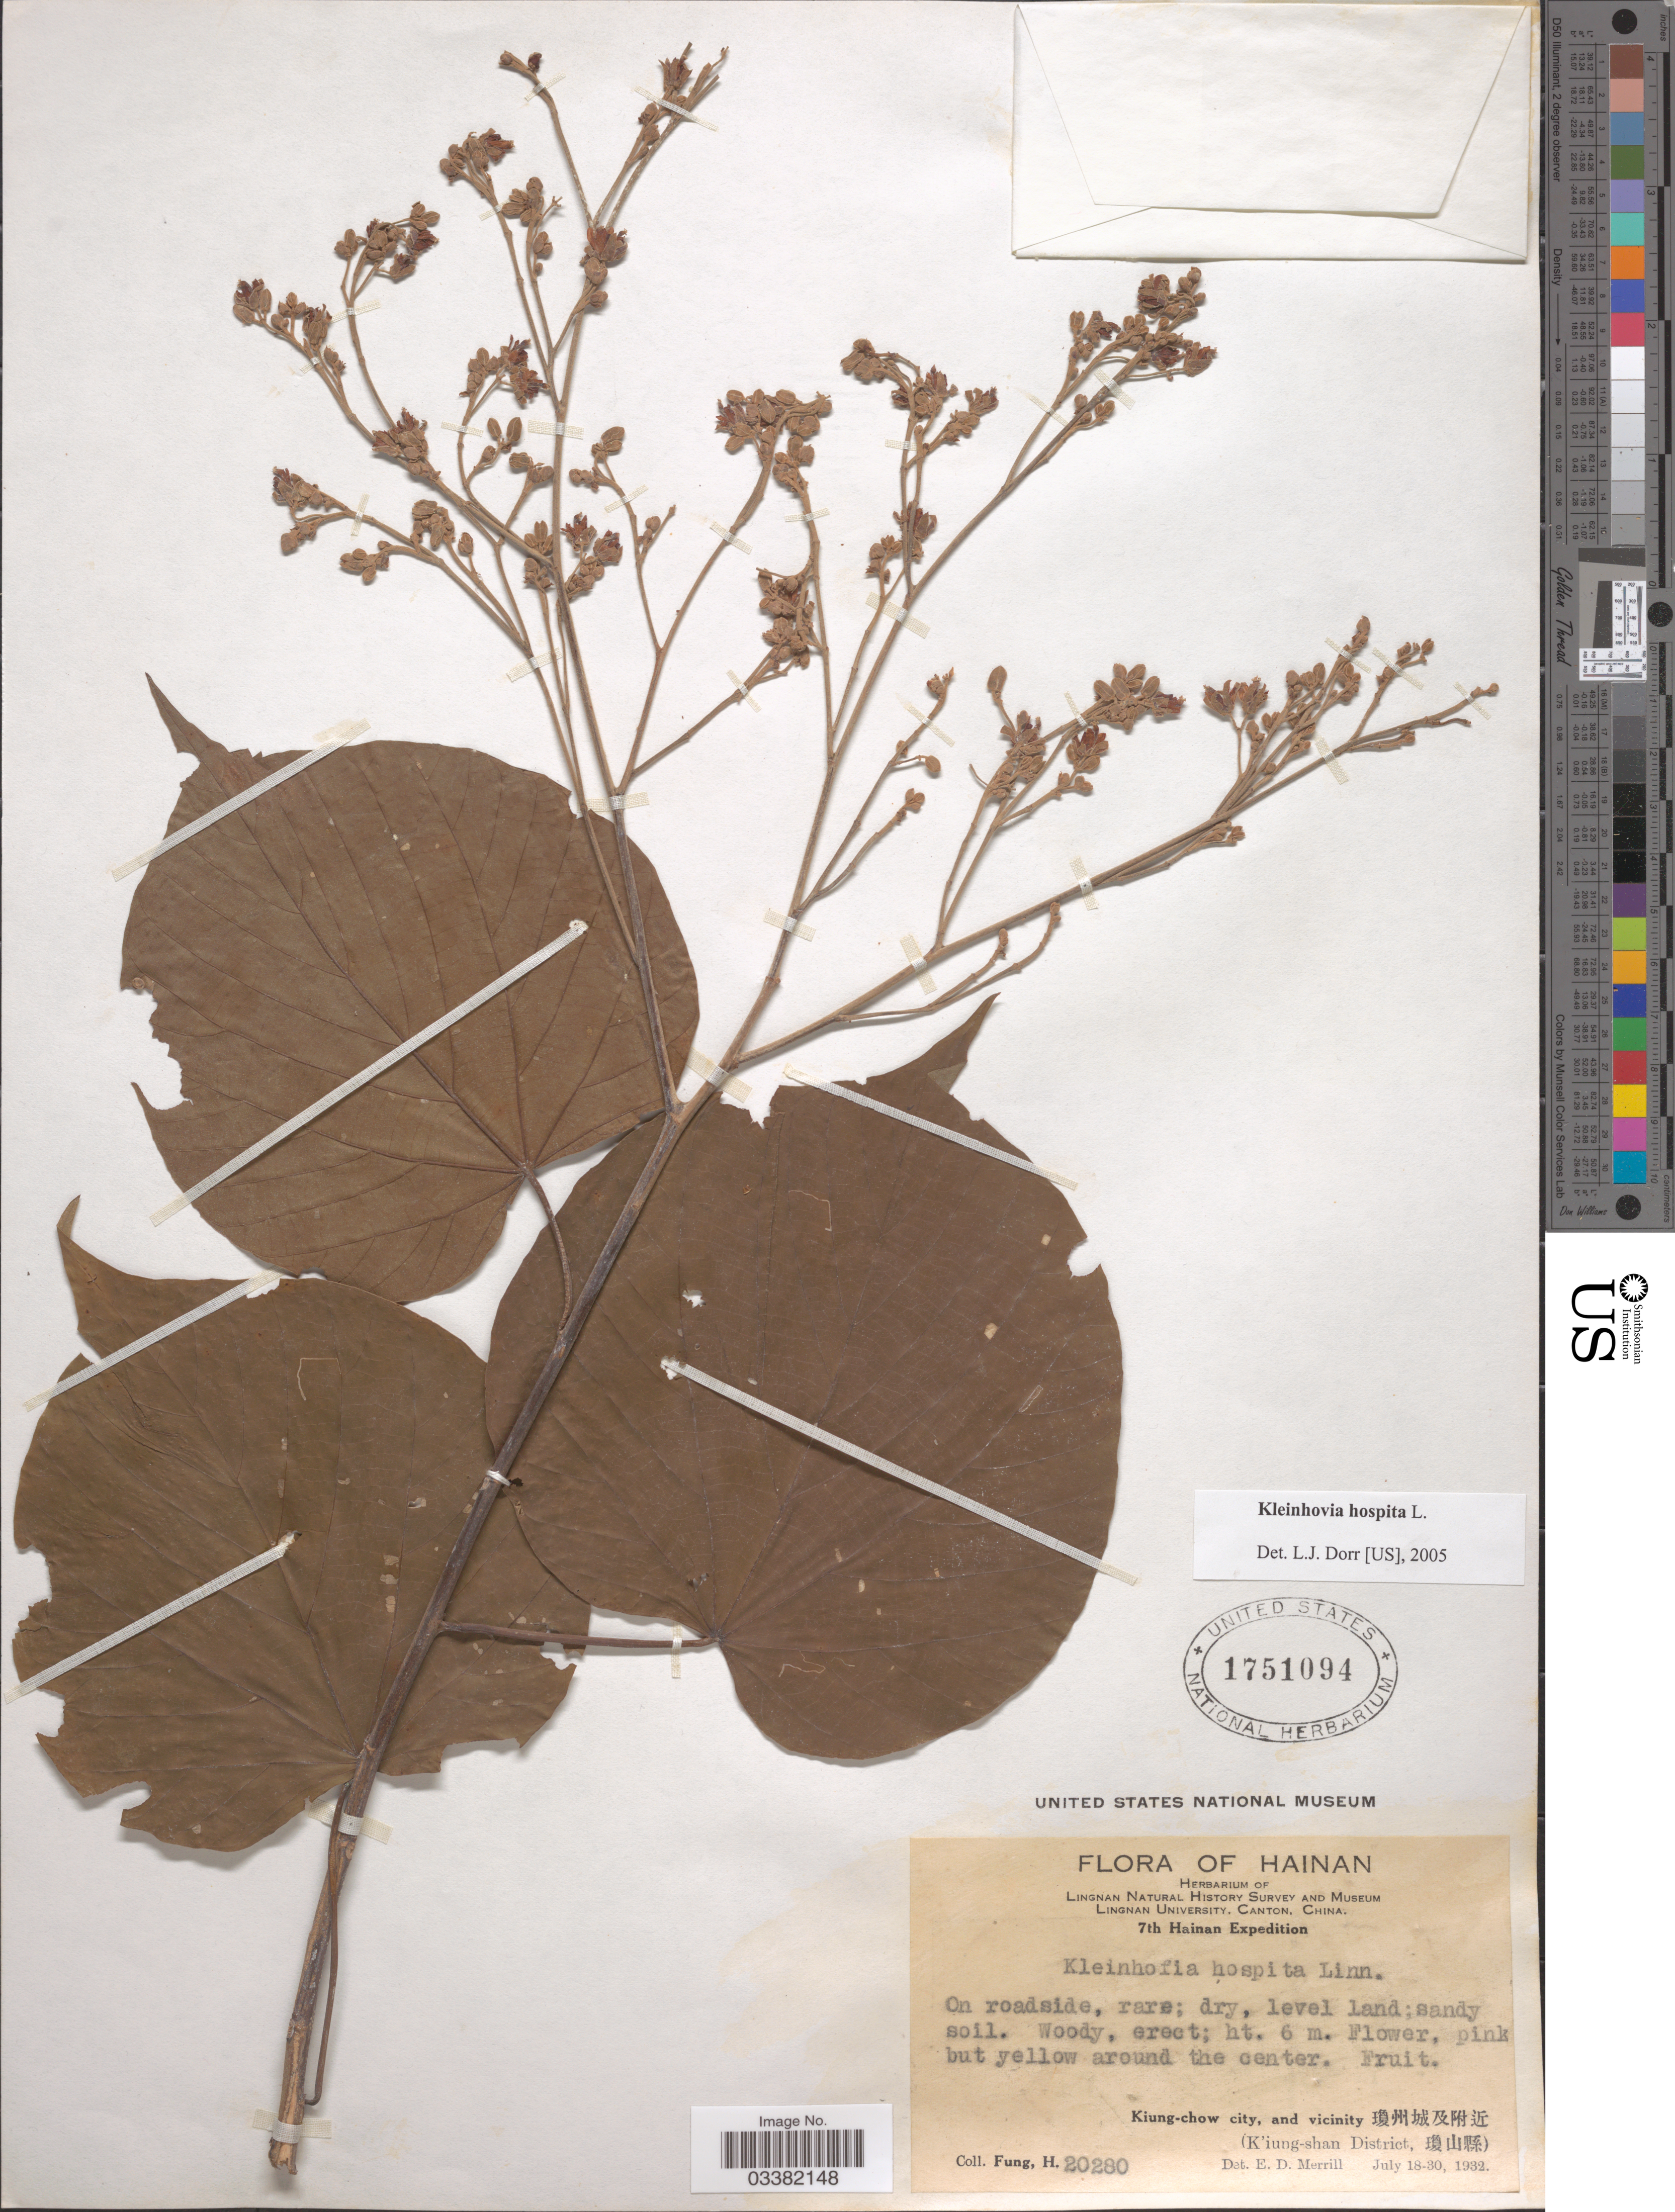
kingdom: Plantae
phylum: Tracheophyta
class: Magnoliopsida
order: Malvales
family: Malvaceae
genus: Kleinhovia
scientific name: Kleinhovia hospita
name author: L.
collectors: H. Fung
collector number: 20280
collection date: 1932-07-18/1932-07-30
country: China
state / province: Hainan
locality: Kiung-chow city, and vicinity [Foreign script] (K'iung-shan District)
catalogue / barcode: US 1751094